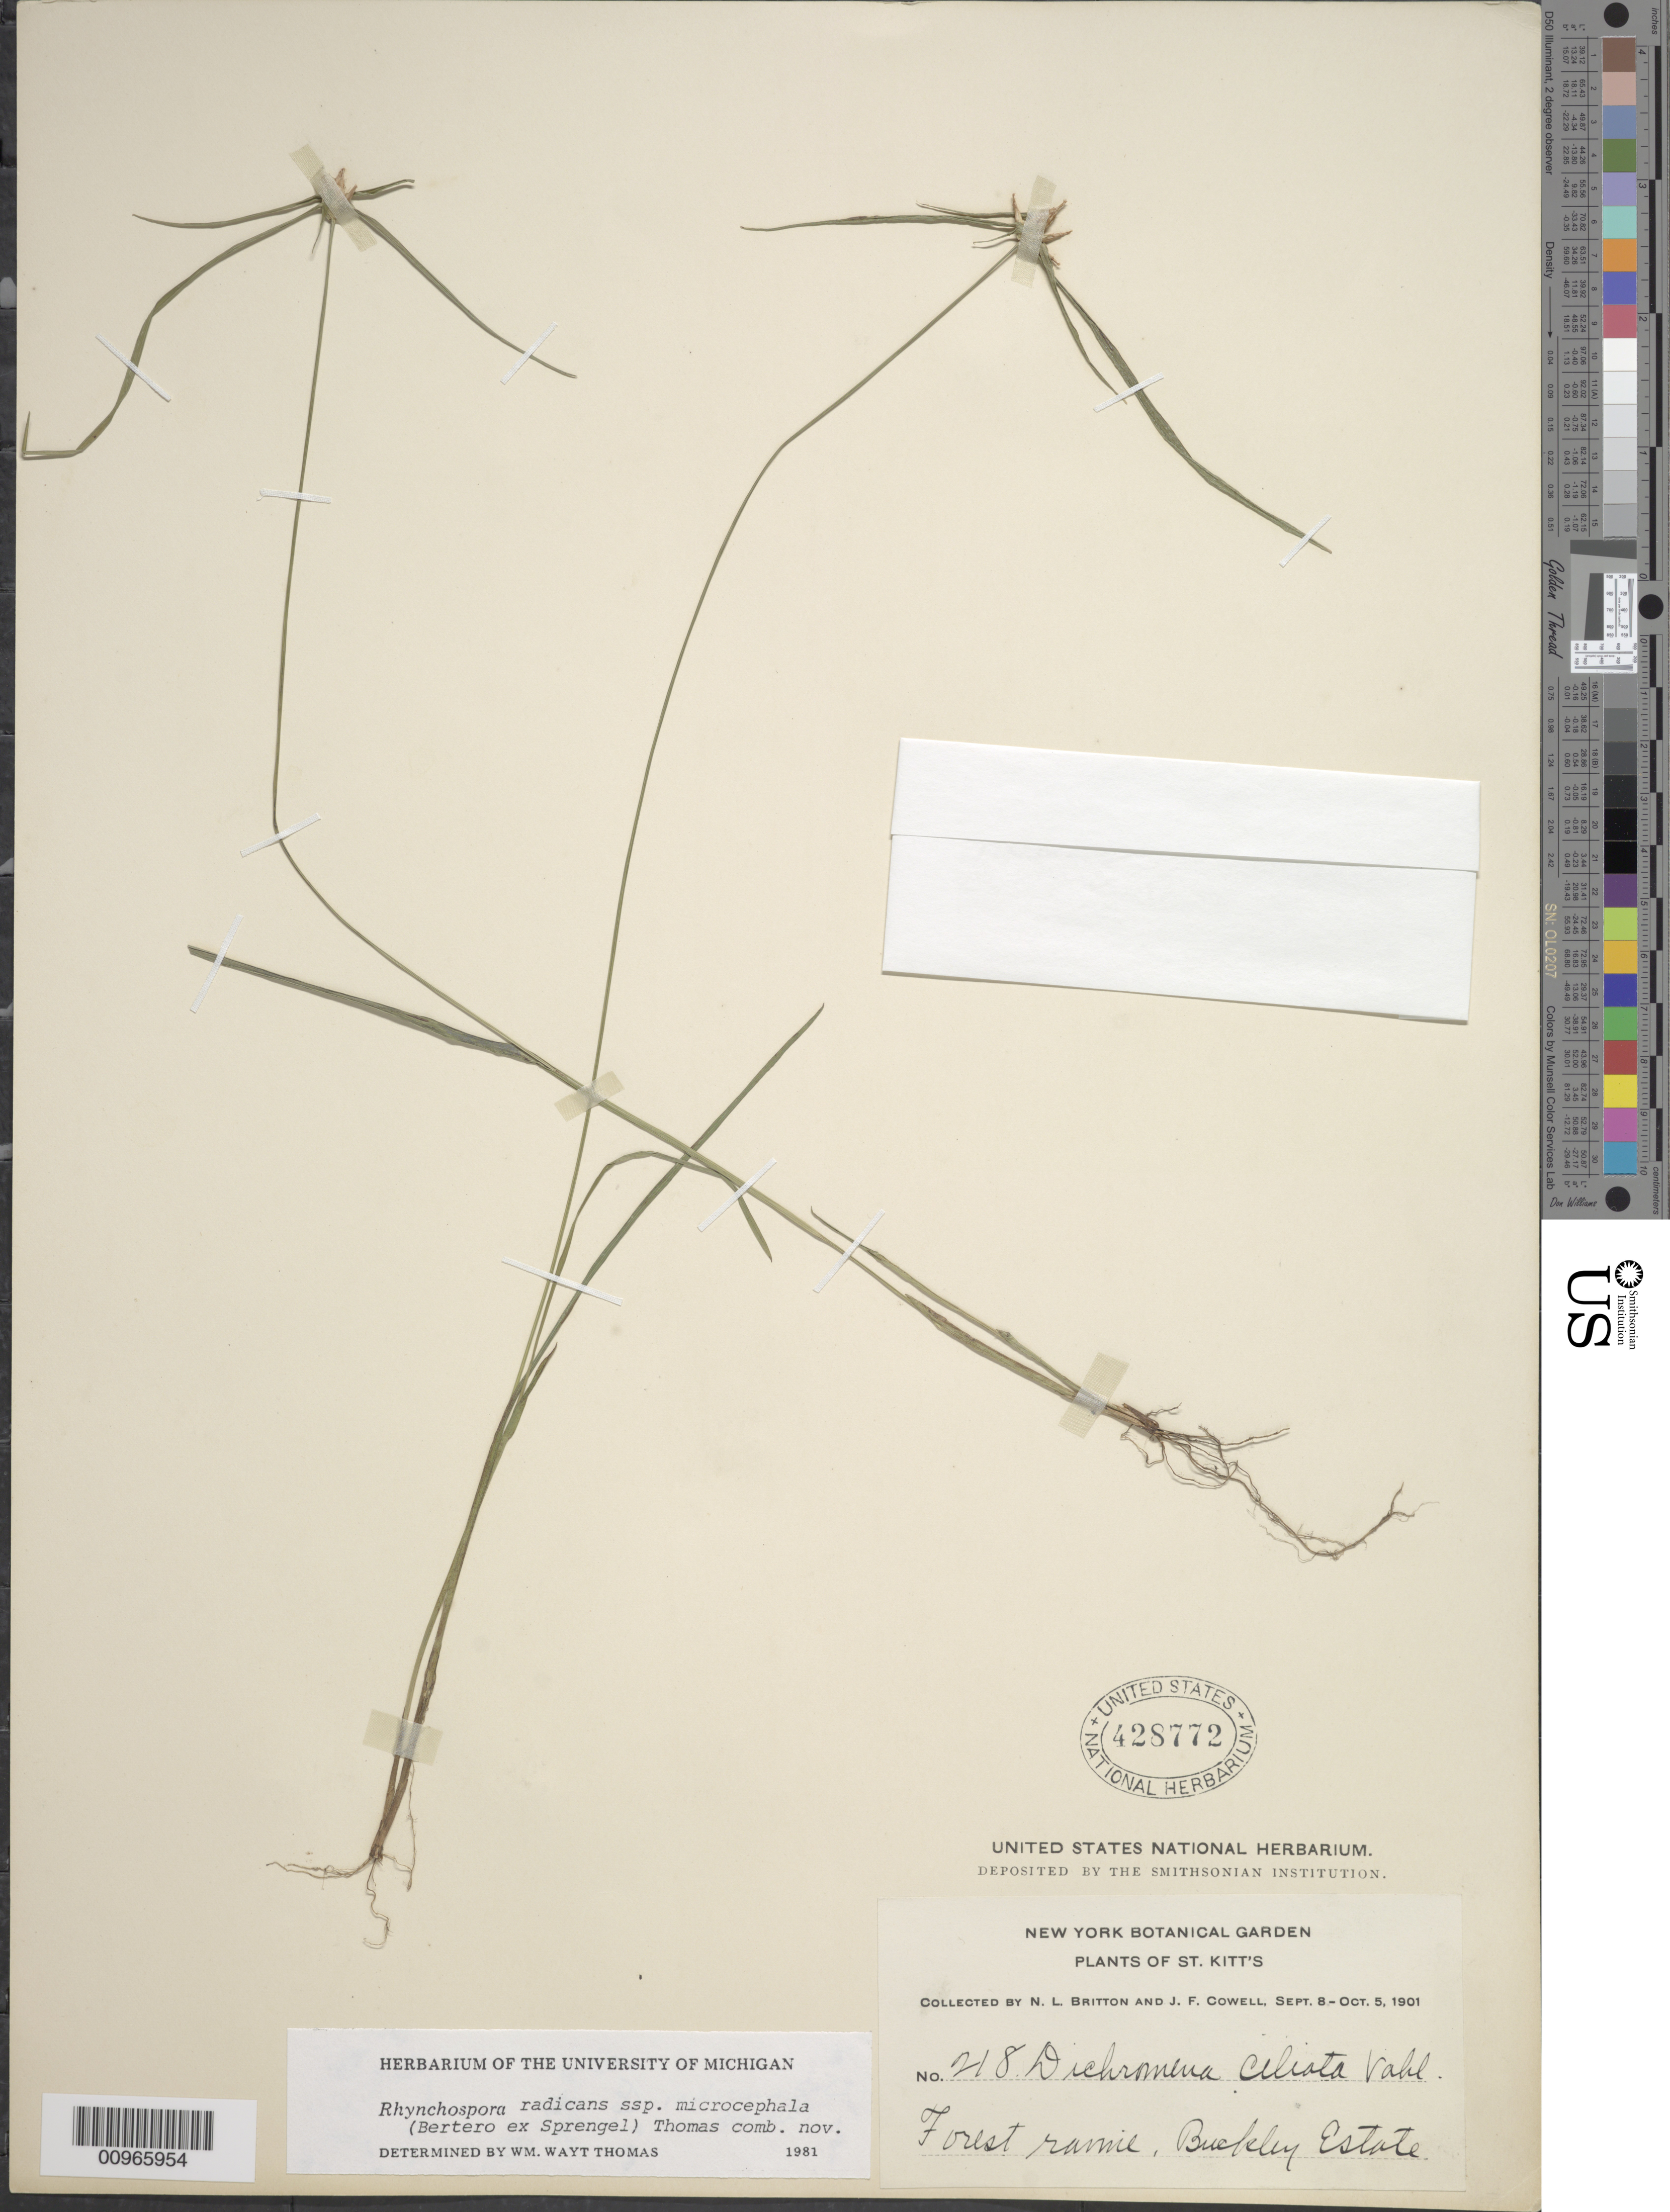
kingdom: Plantae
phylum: Tracheophyta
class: Liliopsida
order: Poales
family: Cyperaceae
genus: Rhynchospora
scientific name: Rhynchospora radicans subsp. microcephala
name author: (Bertero ex Spreng.) W.W. Thomas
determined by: Thomas, W. W., (NY), New York Botanical Garden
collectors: N. Britton & J. F. Cowell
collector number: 218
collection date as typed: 08 Sep 1901 to 05 Oct 1901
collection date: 1901-09-08/1901-10-05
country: St. Christopher-Nevis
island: St. Christopher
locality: Berkeley Estate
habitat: Forest ravine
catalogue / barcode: US 428772